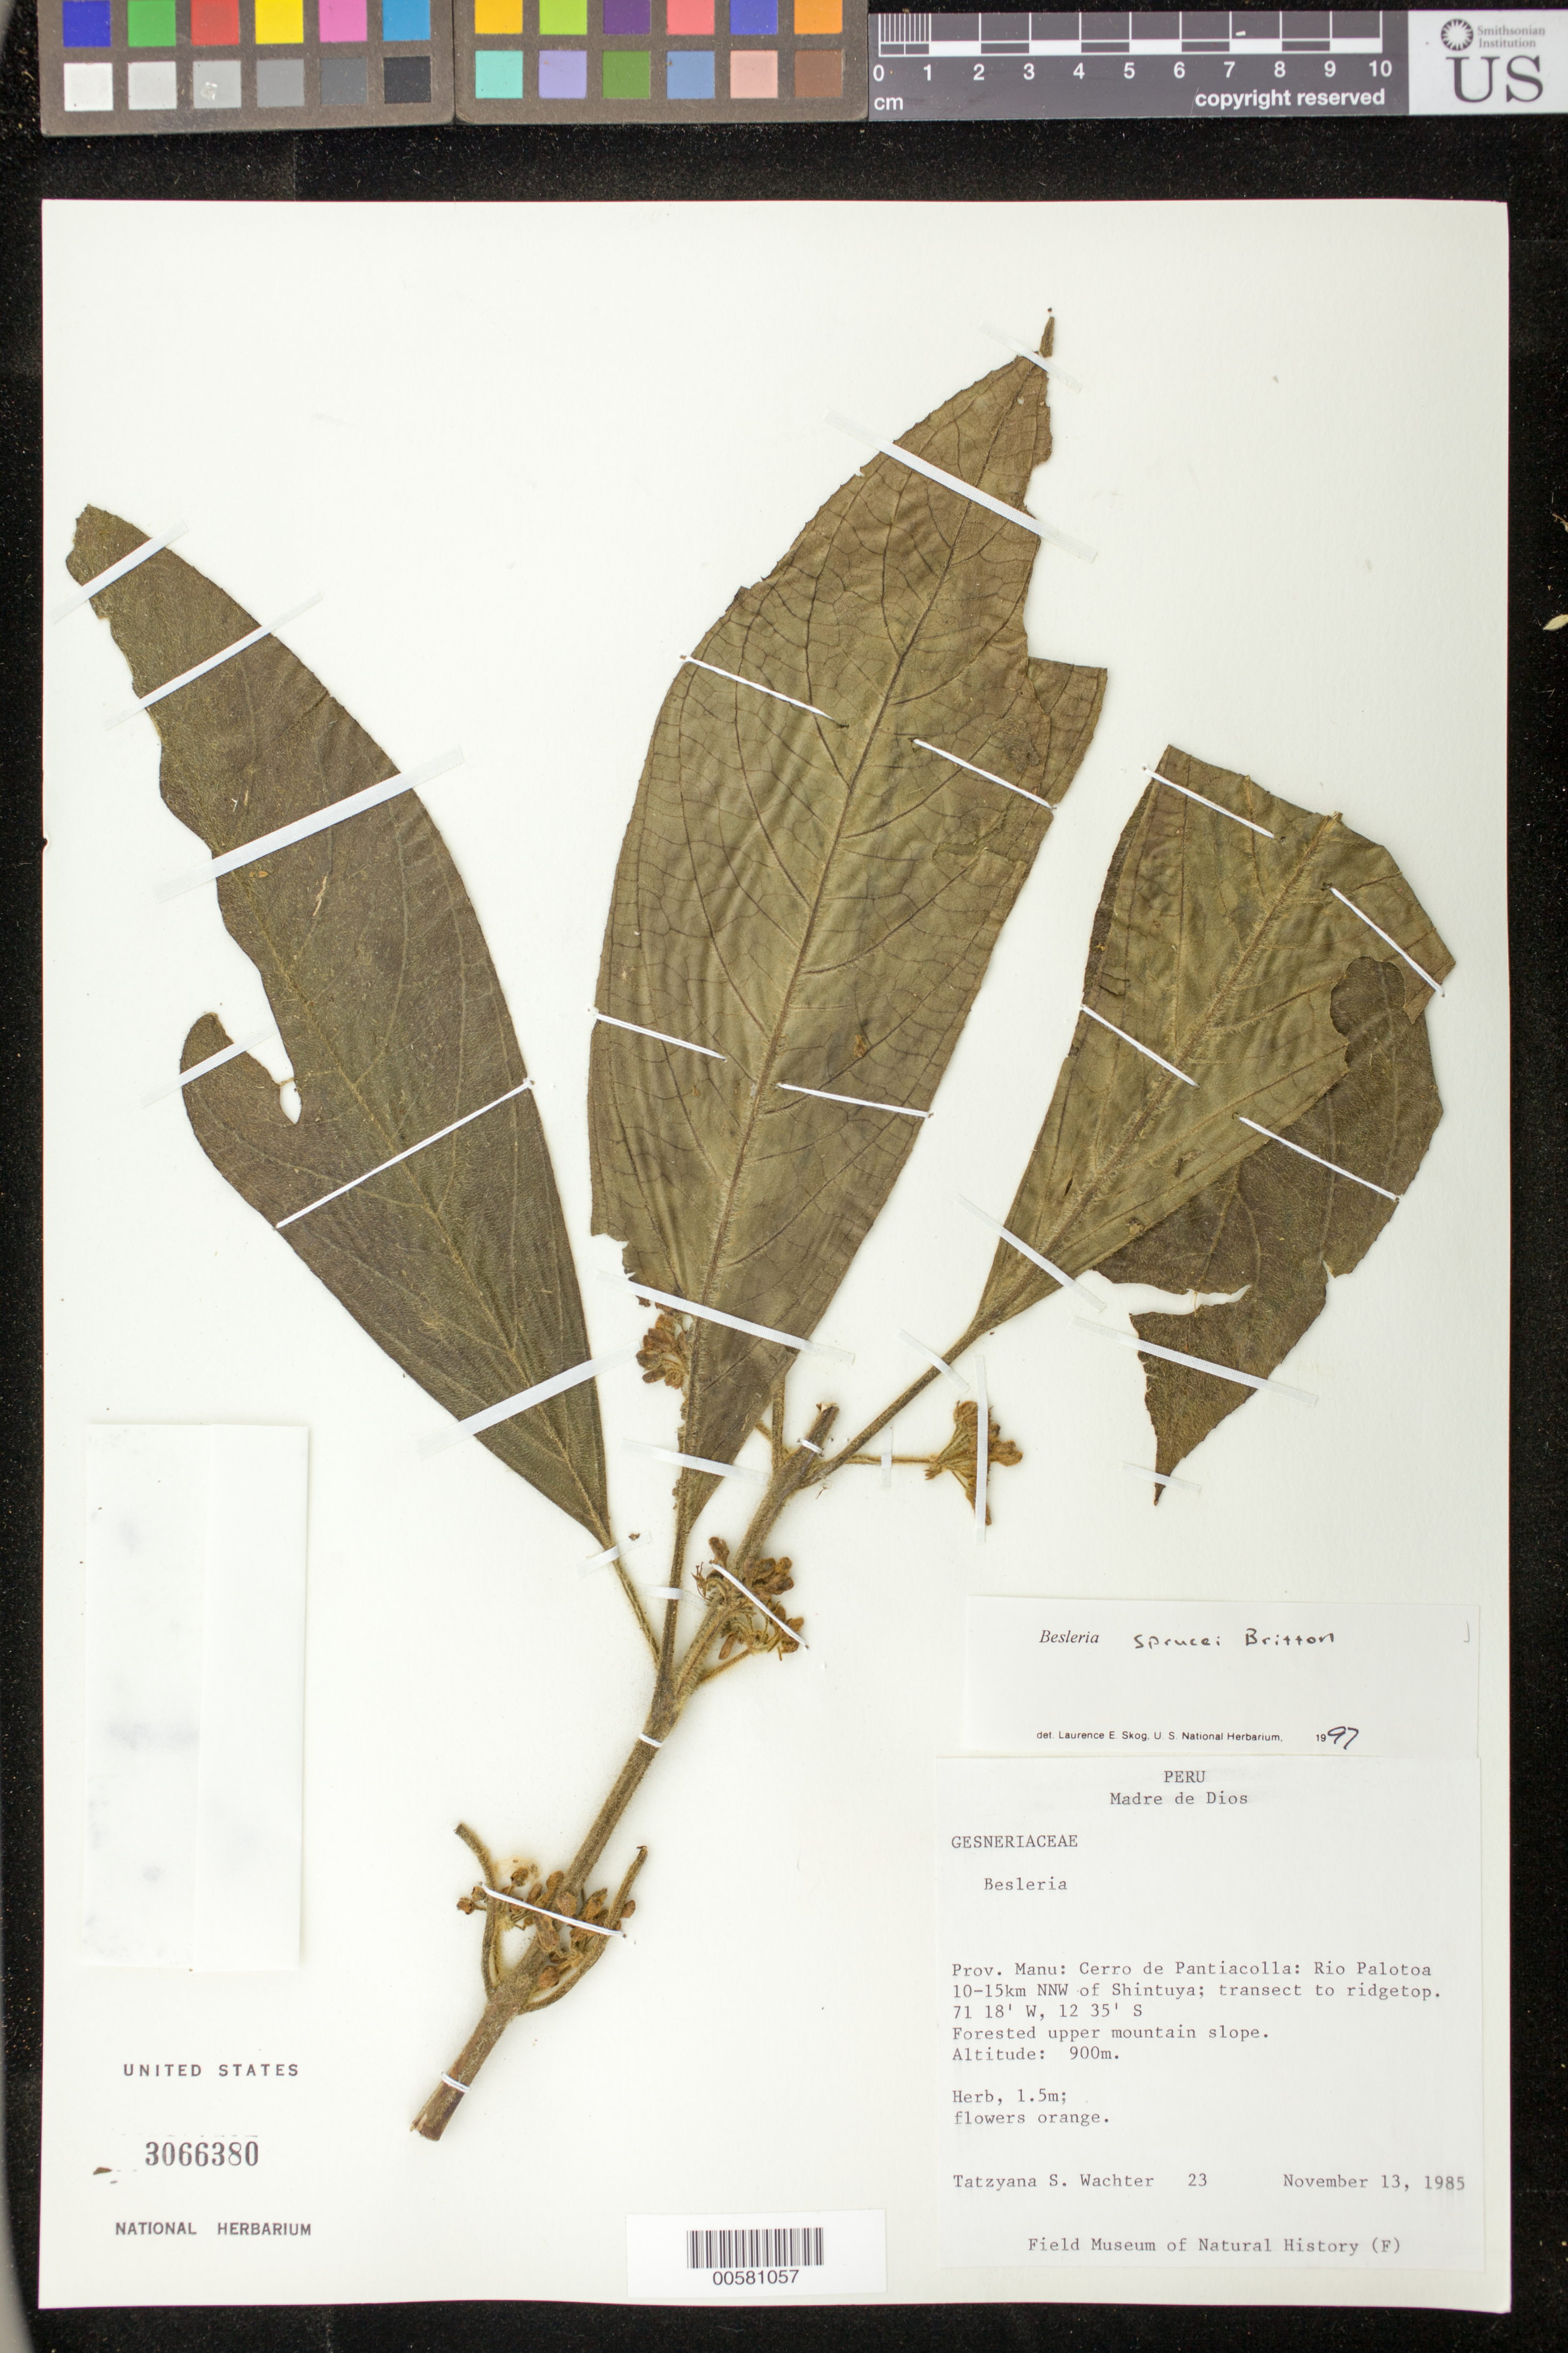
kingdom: Plantae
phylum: Tracheophyta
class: Magnoliopsida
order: Lamiales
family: Gesneriaceae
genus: Besleria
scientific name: Besleria sprucei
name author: Britton ex Rusby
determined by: Skog, Laurence E.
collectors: T. Wachter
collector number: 23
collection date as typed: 13 Nov 1985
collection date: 1985-11-13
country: Peru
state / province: Madre de Dios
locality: Prov. Manu; Cerro de Pantiacolla, Rio Palotoa 10-15 km NNW of Shintuya, transect to ridgetop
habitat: Forested upper mountain slope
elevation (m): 900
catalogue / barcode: US 3066380